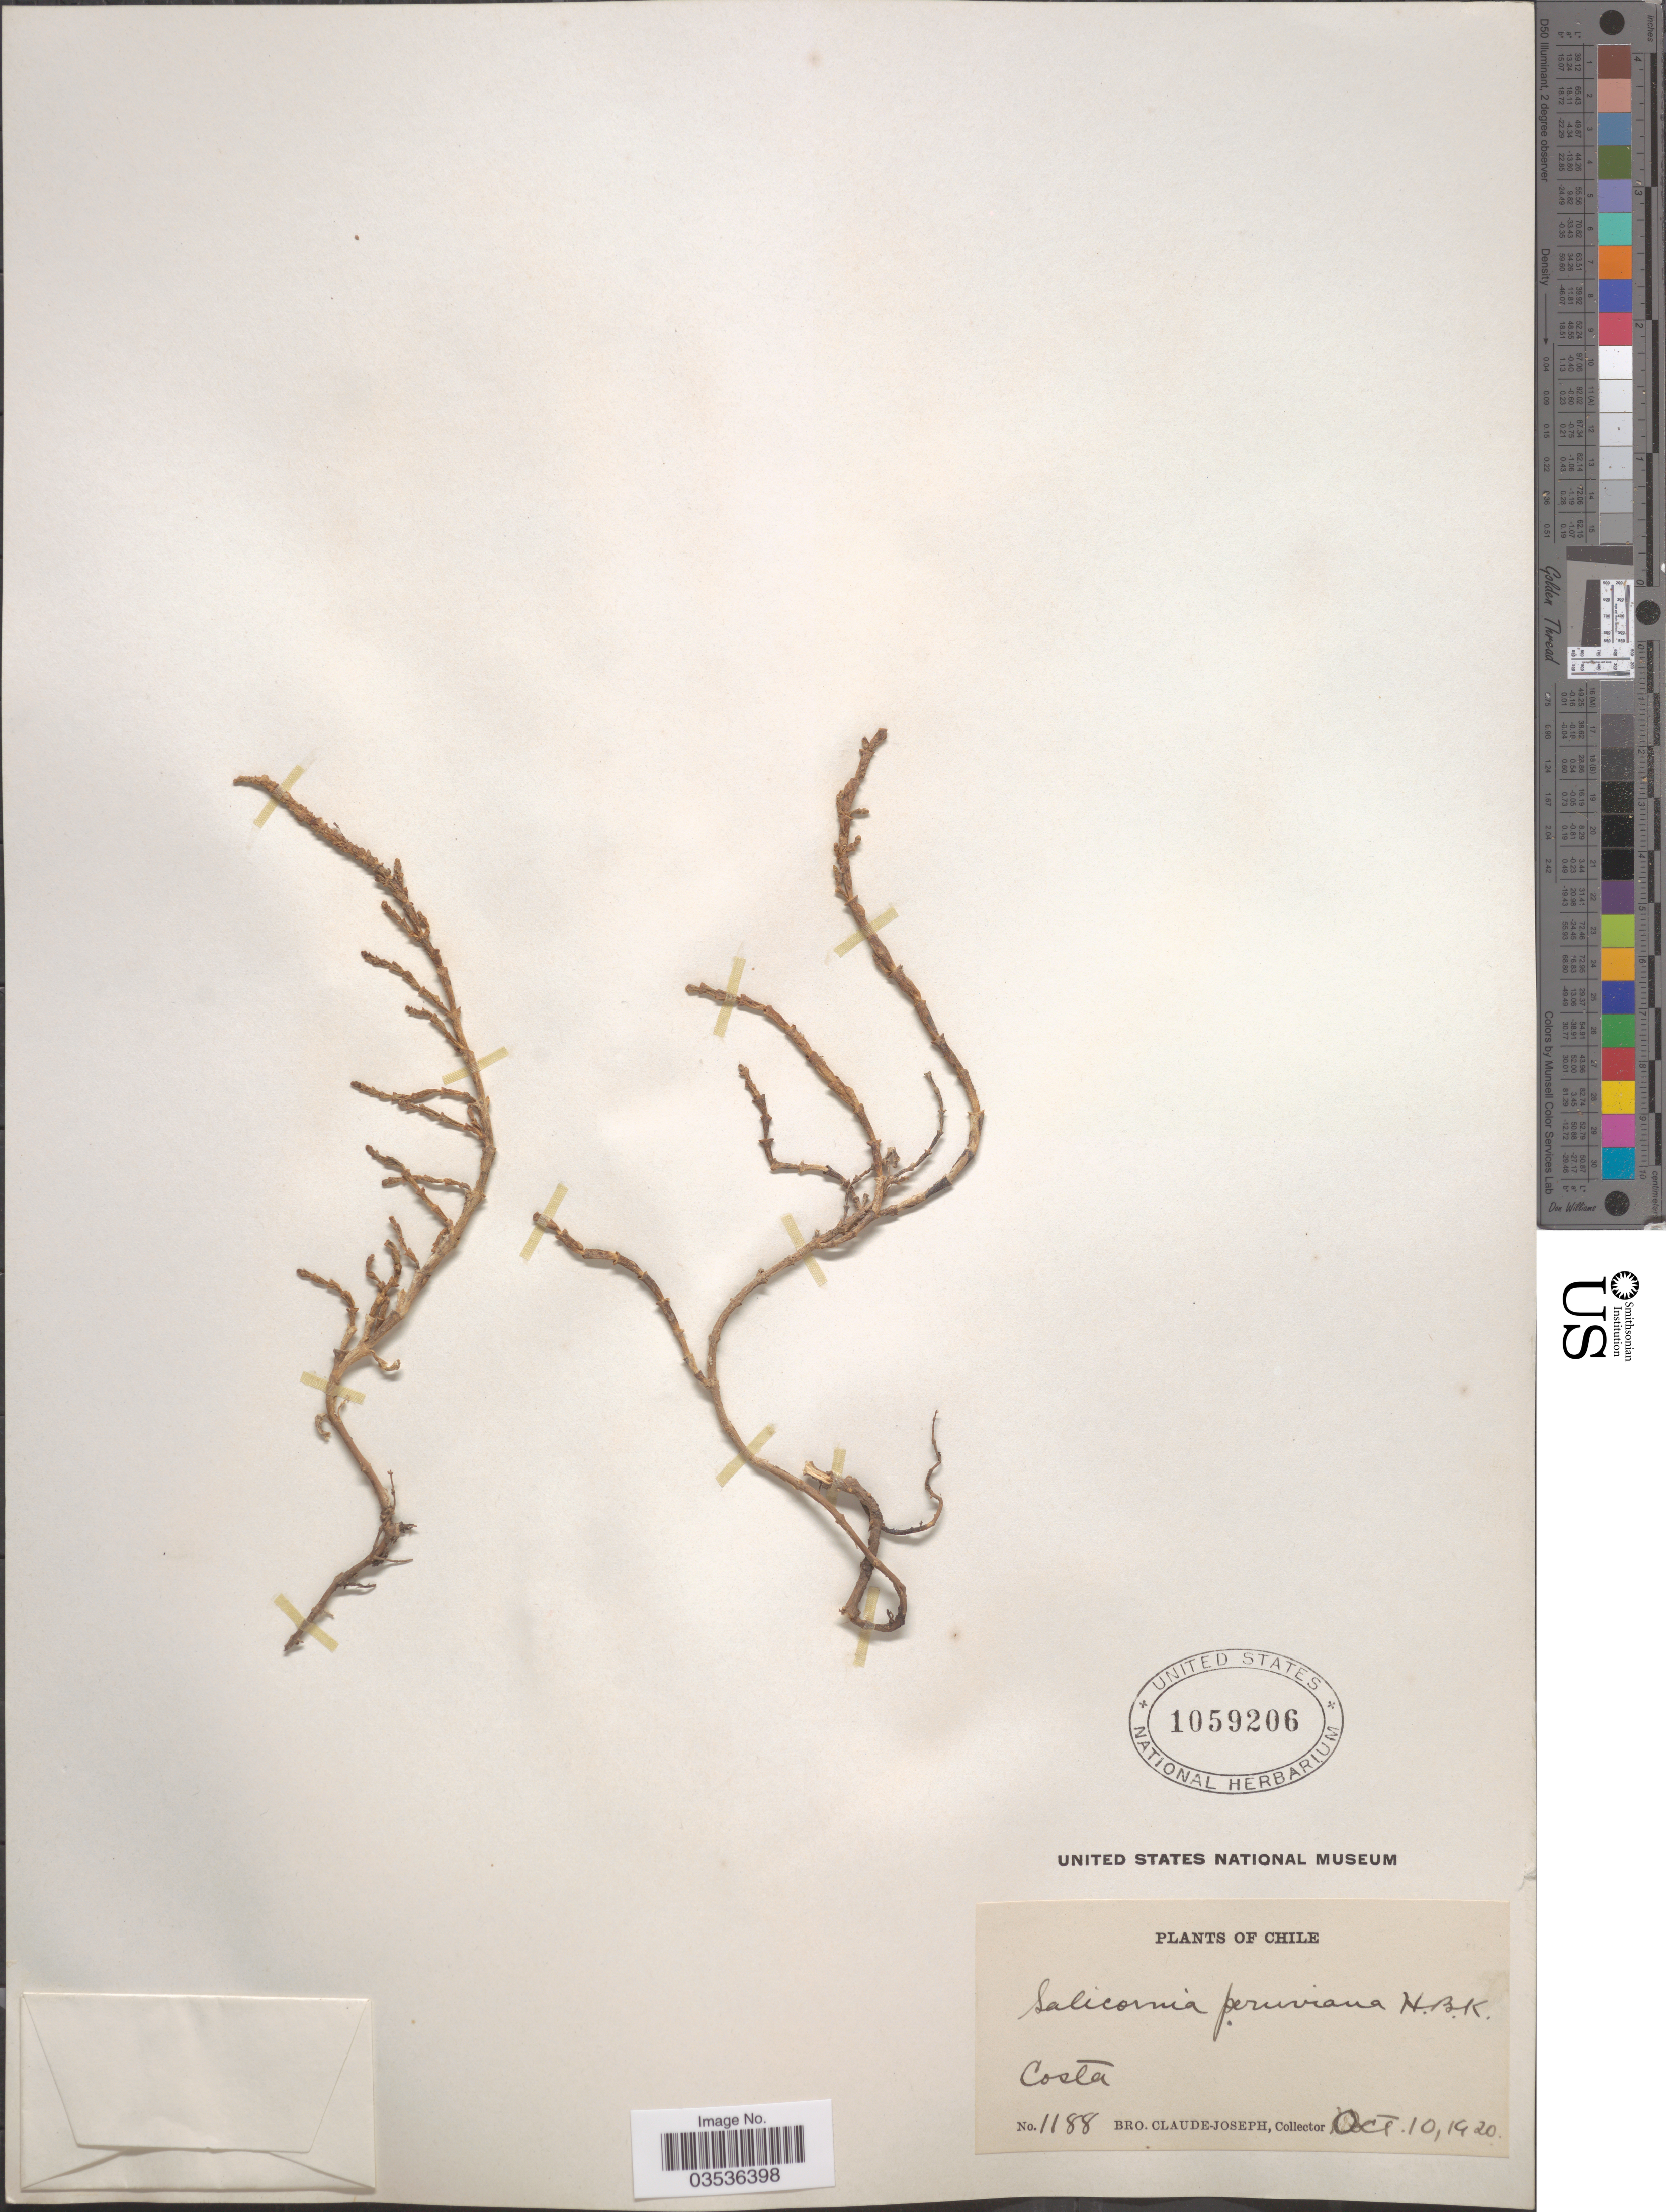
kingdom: Plantae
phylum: Tracheophyta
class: Magnoliopsida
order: Caryophyllales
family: Amaranthaceae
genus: Salicornia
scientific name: Salicornia fruticosa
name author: (L.) L.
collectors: Bro. Claude-Joseph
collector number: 1188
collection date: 1920-10-10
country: Chile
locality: Costa.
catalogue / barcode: US 1059206